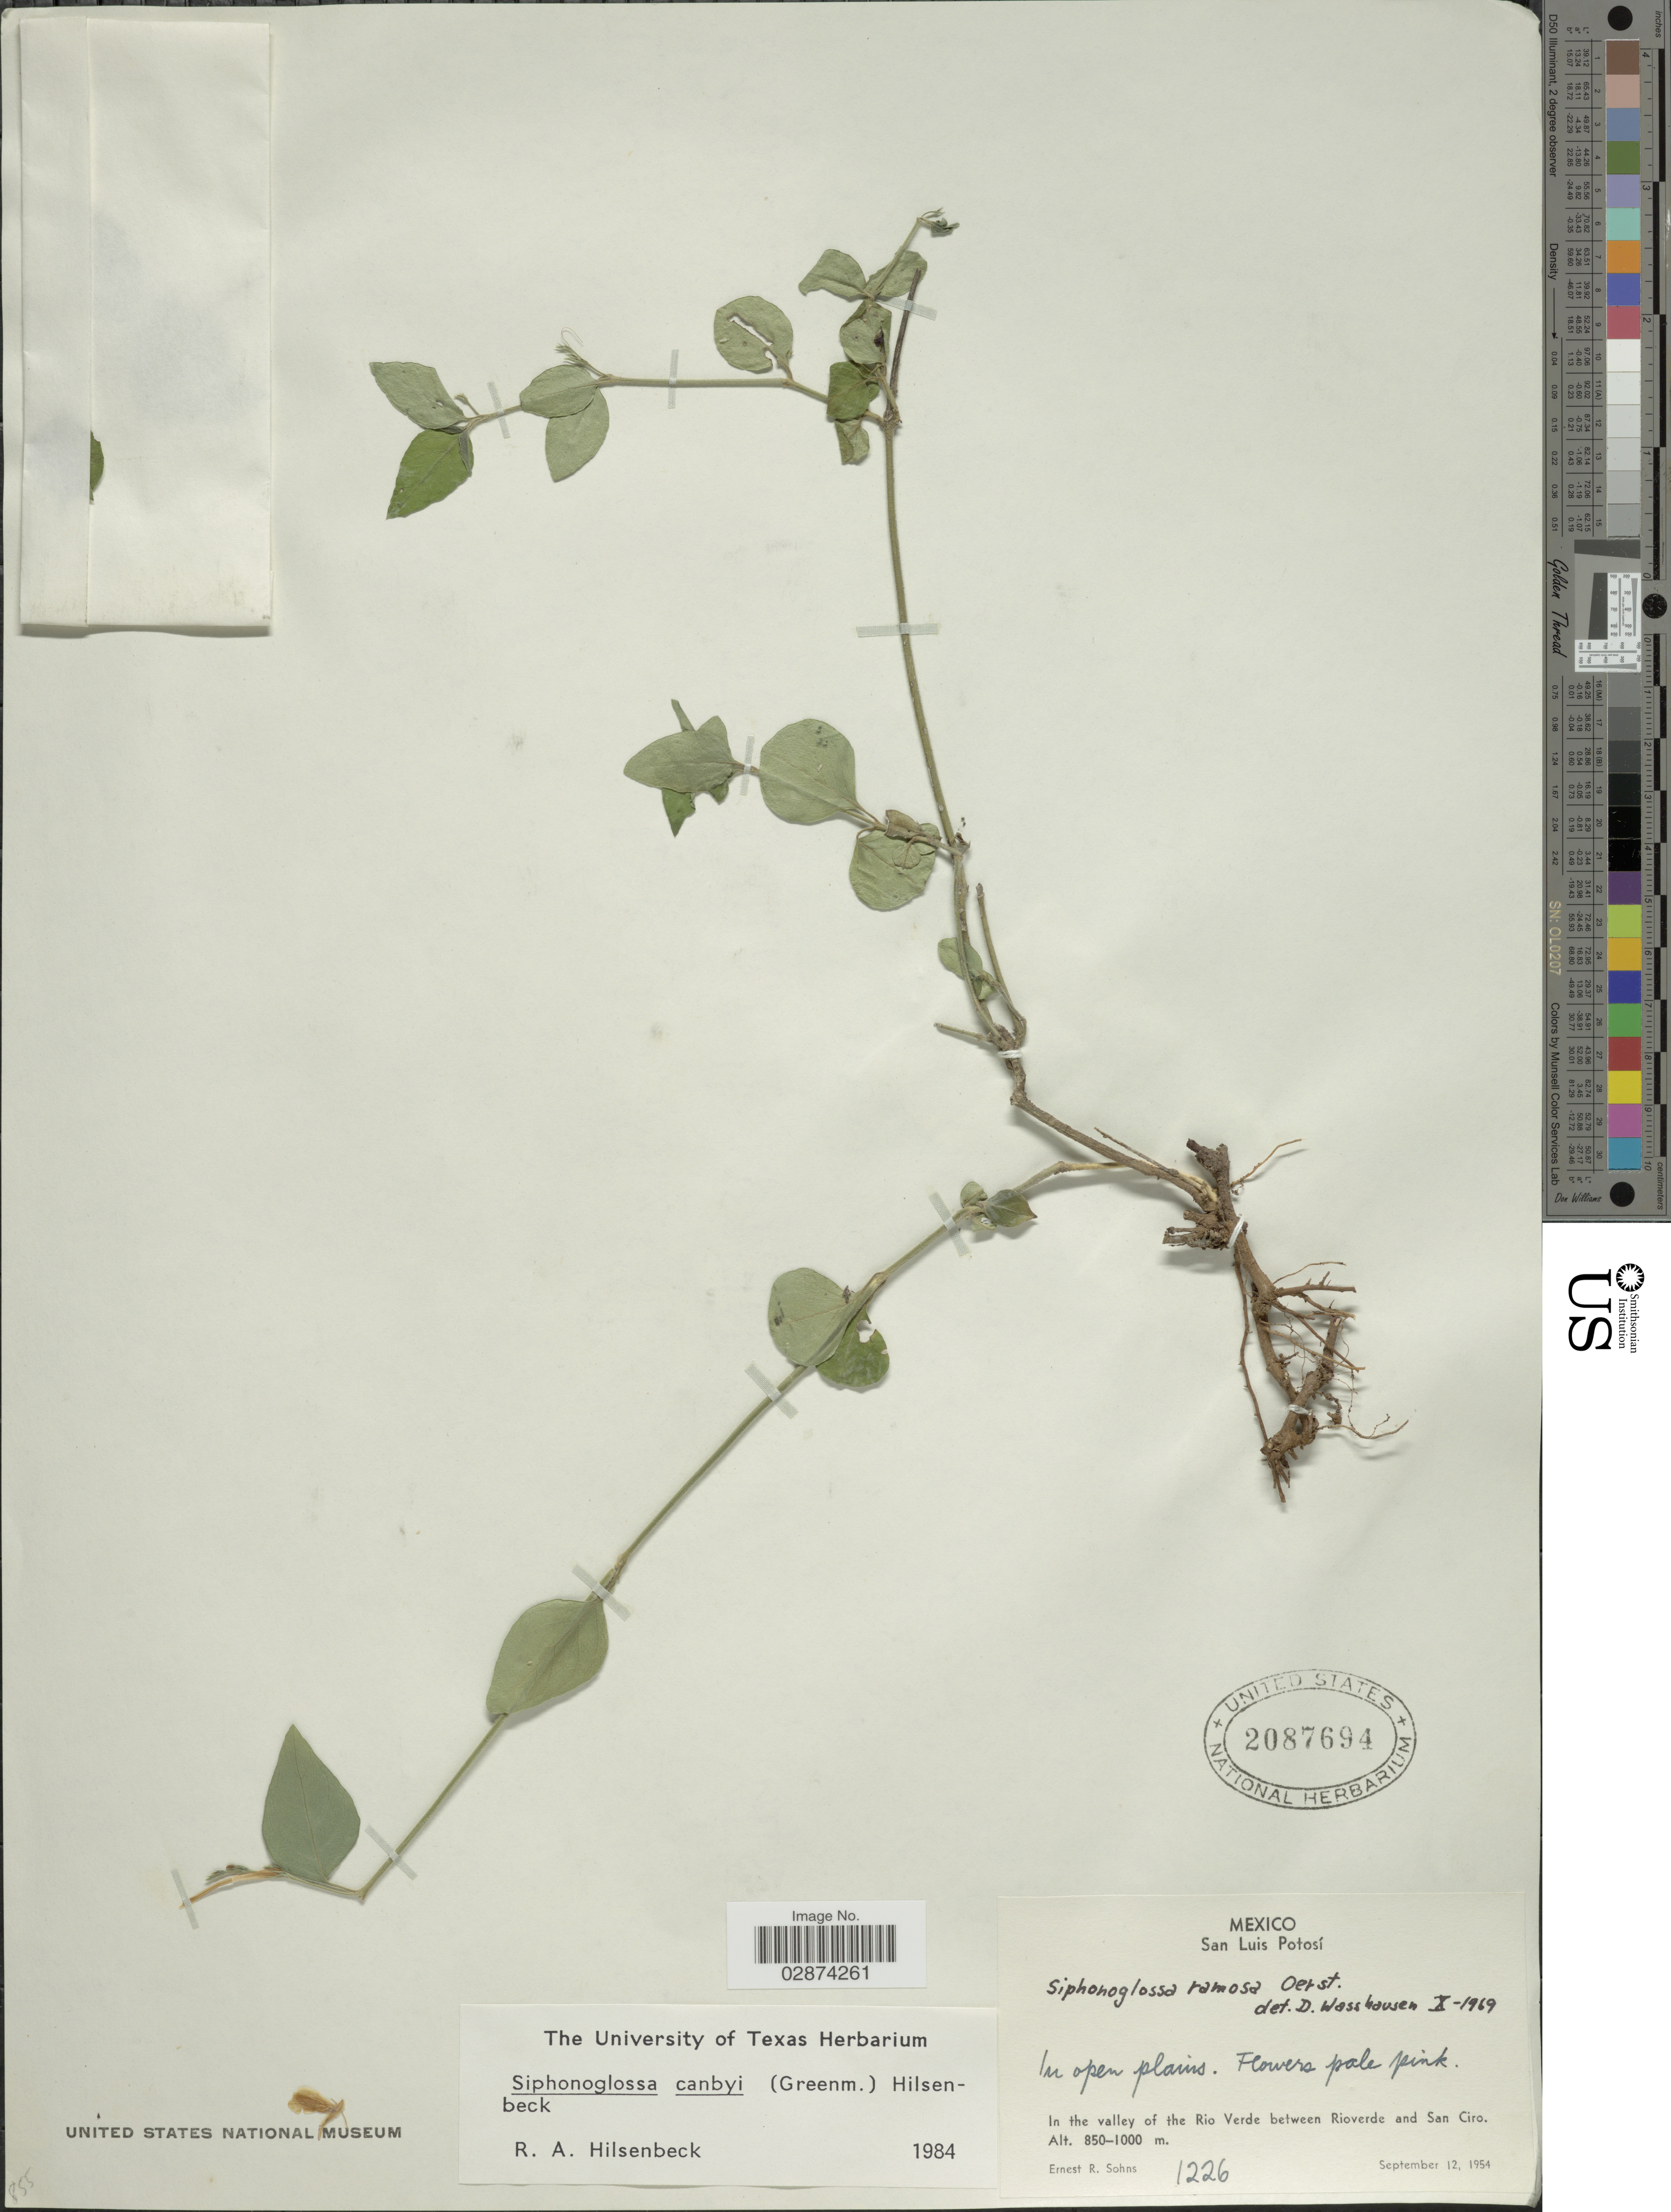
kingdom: Plantae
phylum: Tracheophyta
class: Magnoliopsida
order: Lamiales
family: Acanthaceae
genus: Justicia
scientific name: Justicia canbyi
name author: Greenm.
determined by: Fisher, Amanda, (LOB), California State University, Long Beach (UNITED STATES)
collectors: E. R. Sohns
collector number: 1226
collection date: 1954-09-12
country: Mexico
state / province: San Luis Potosí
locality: In the valley of the Rio Verde between Rioverde and San Ciro.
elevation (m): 850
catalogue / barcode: US 2087694